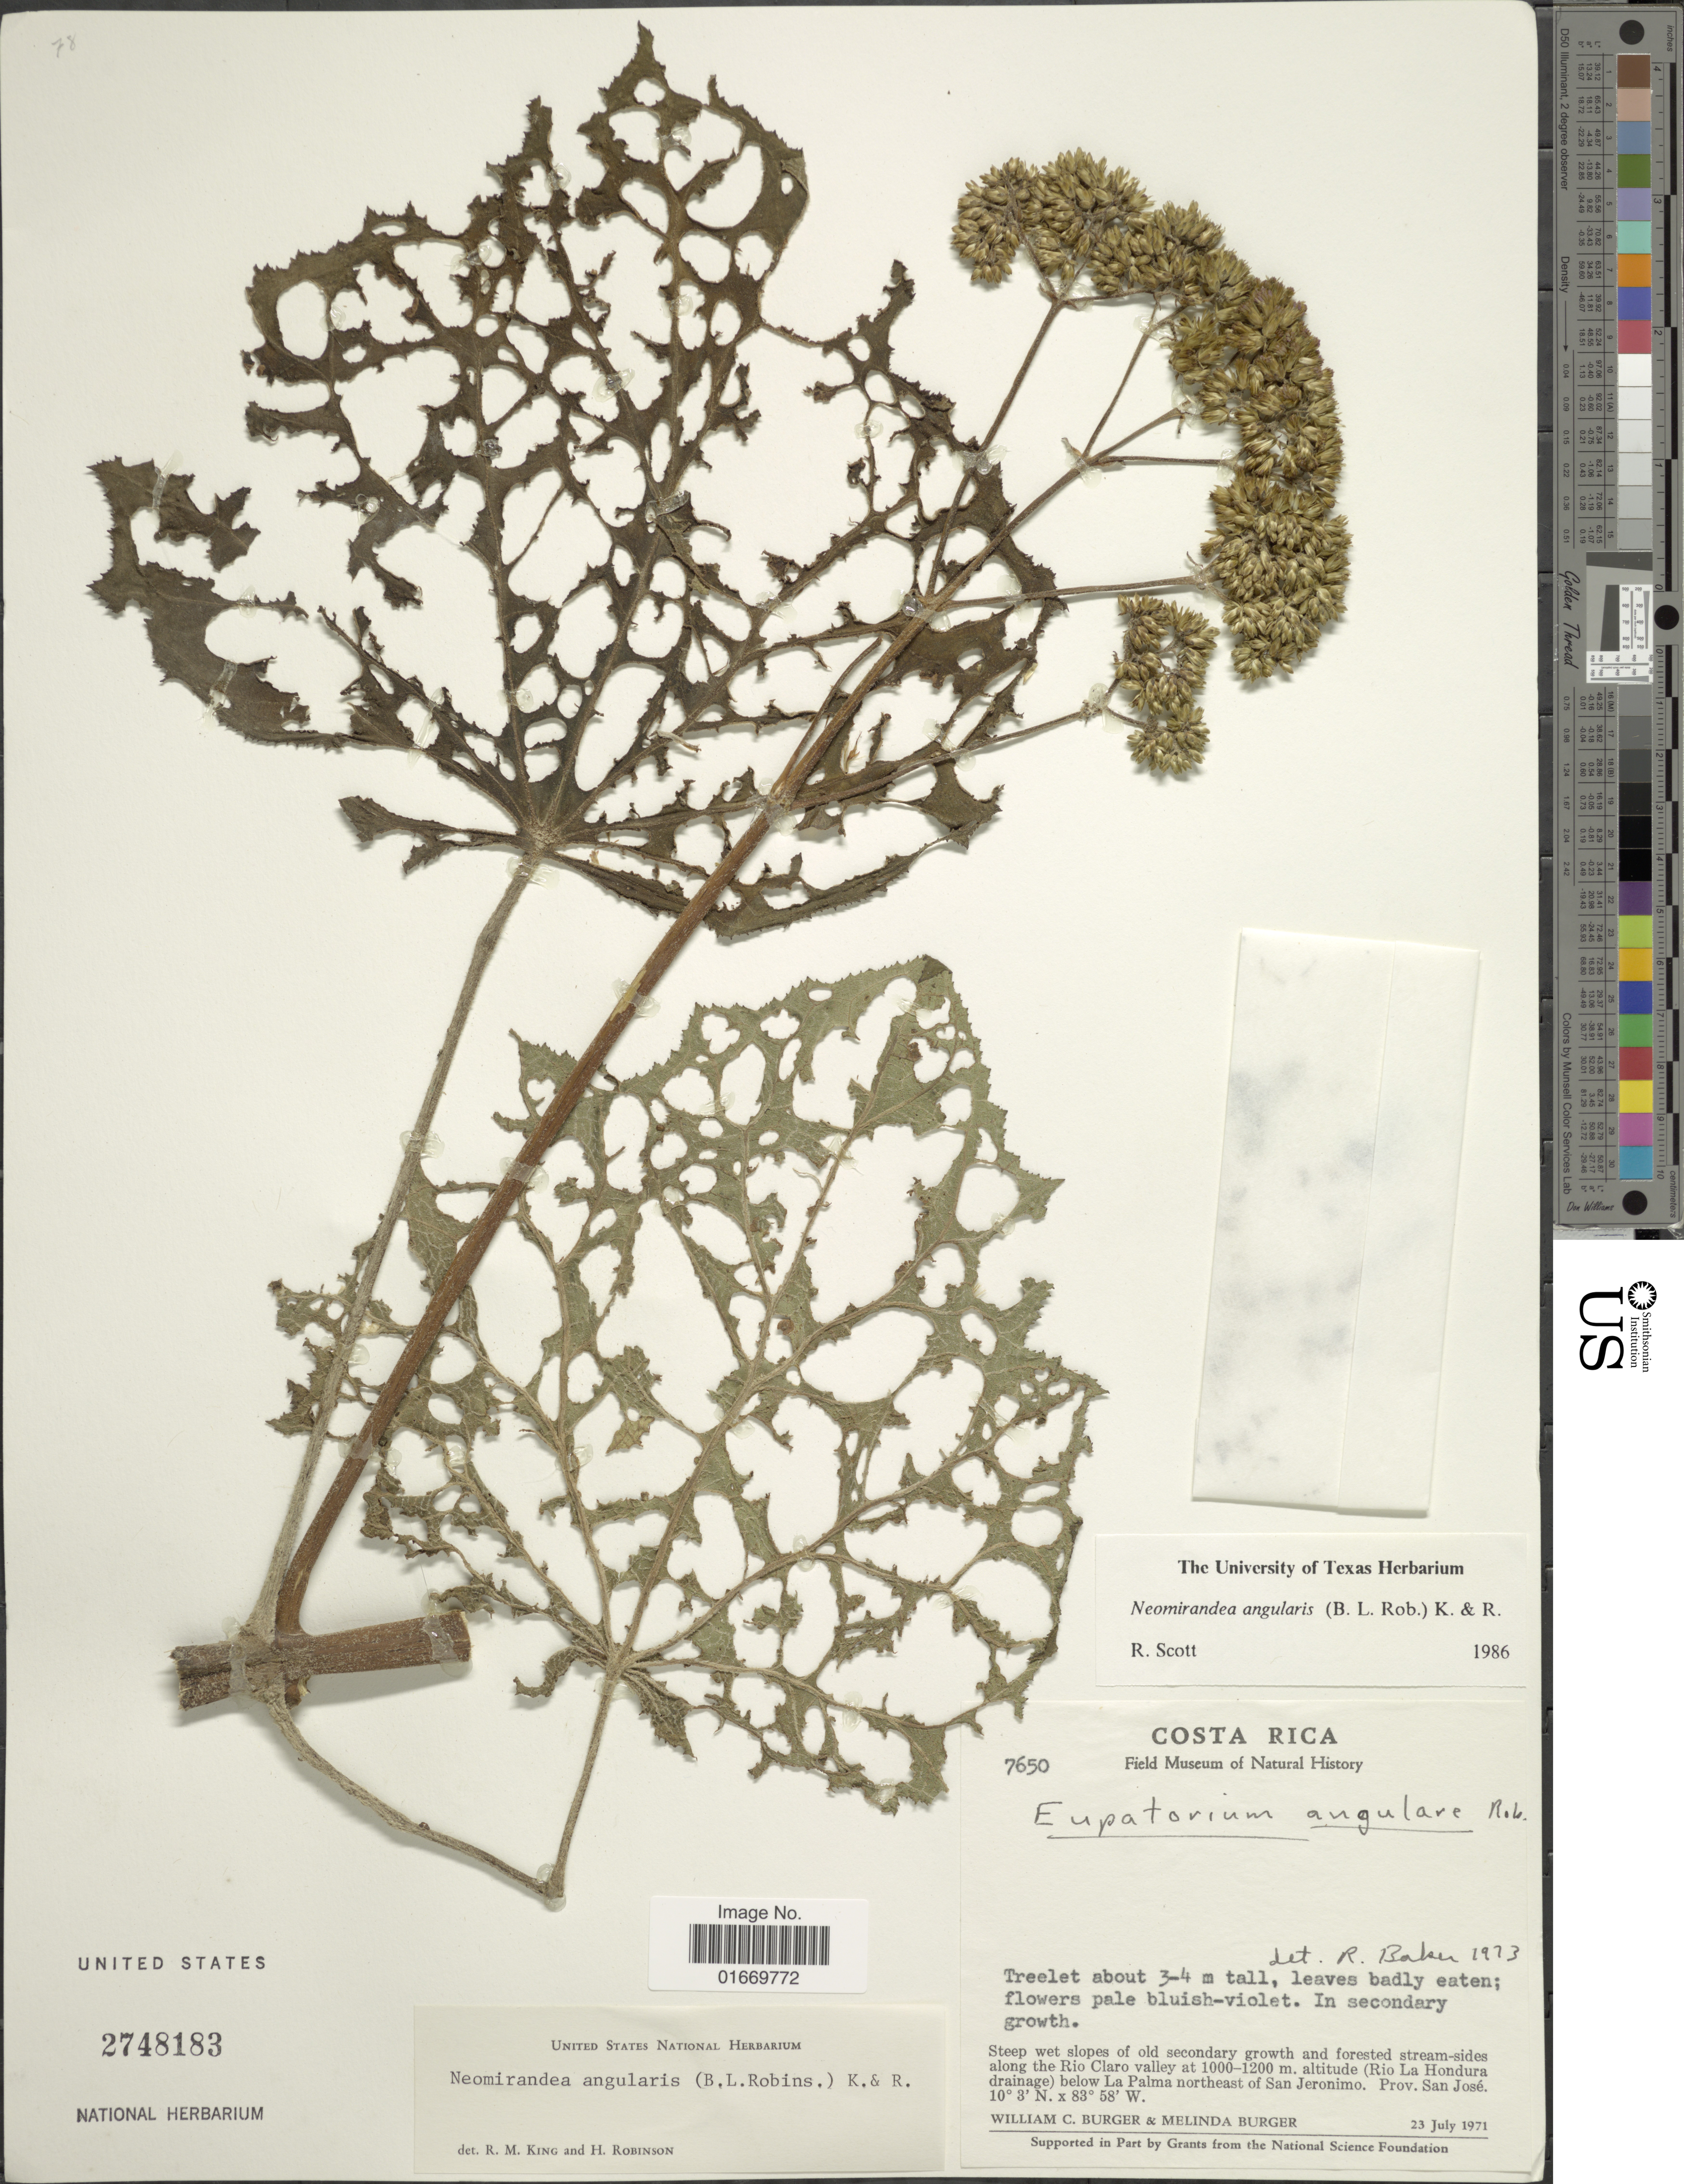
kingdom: Plantae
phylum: Tracheophyta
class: Magnoliopsida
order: Asterales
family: Asteraceae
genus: Neomirandea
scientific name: Neomirandea angularis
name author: (B.L. Rob.) R.M. King & H. Rob.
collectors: W. Burger & M. Burger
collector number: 7650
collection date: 1971-07-23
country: Costa Rica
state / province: San José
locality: Costa Rica. Steep wet slopes of old secondary growth and forested stread-sides along the Rio Claro valley (Rio La Hondura drainage) below La Palma northeast of San Jeronimo. Prov. San José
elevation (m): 1000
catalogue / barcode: US 2748183